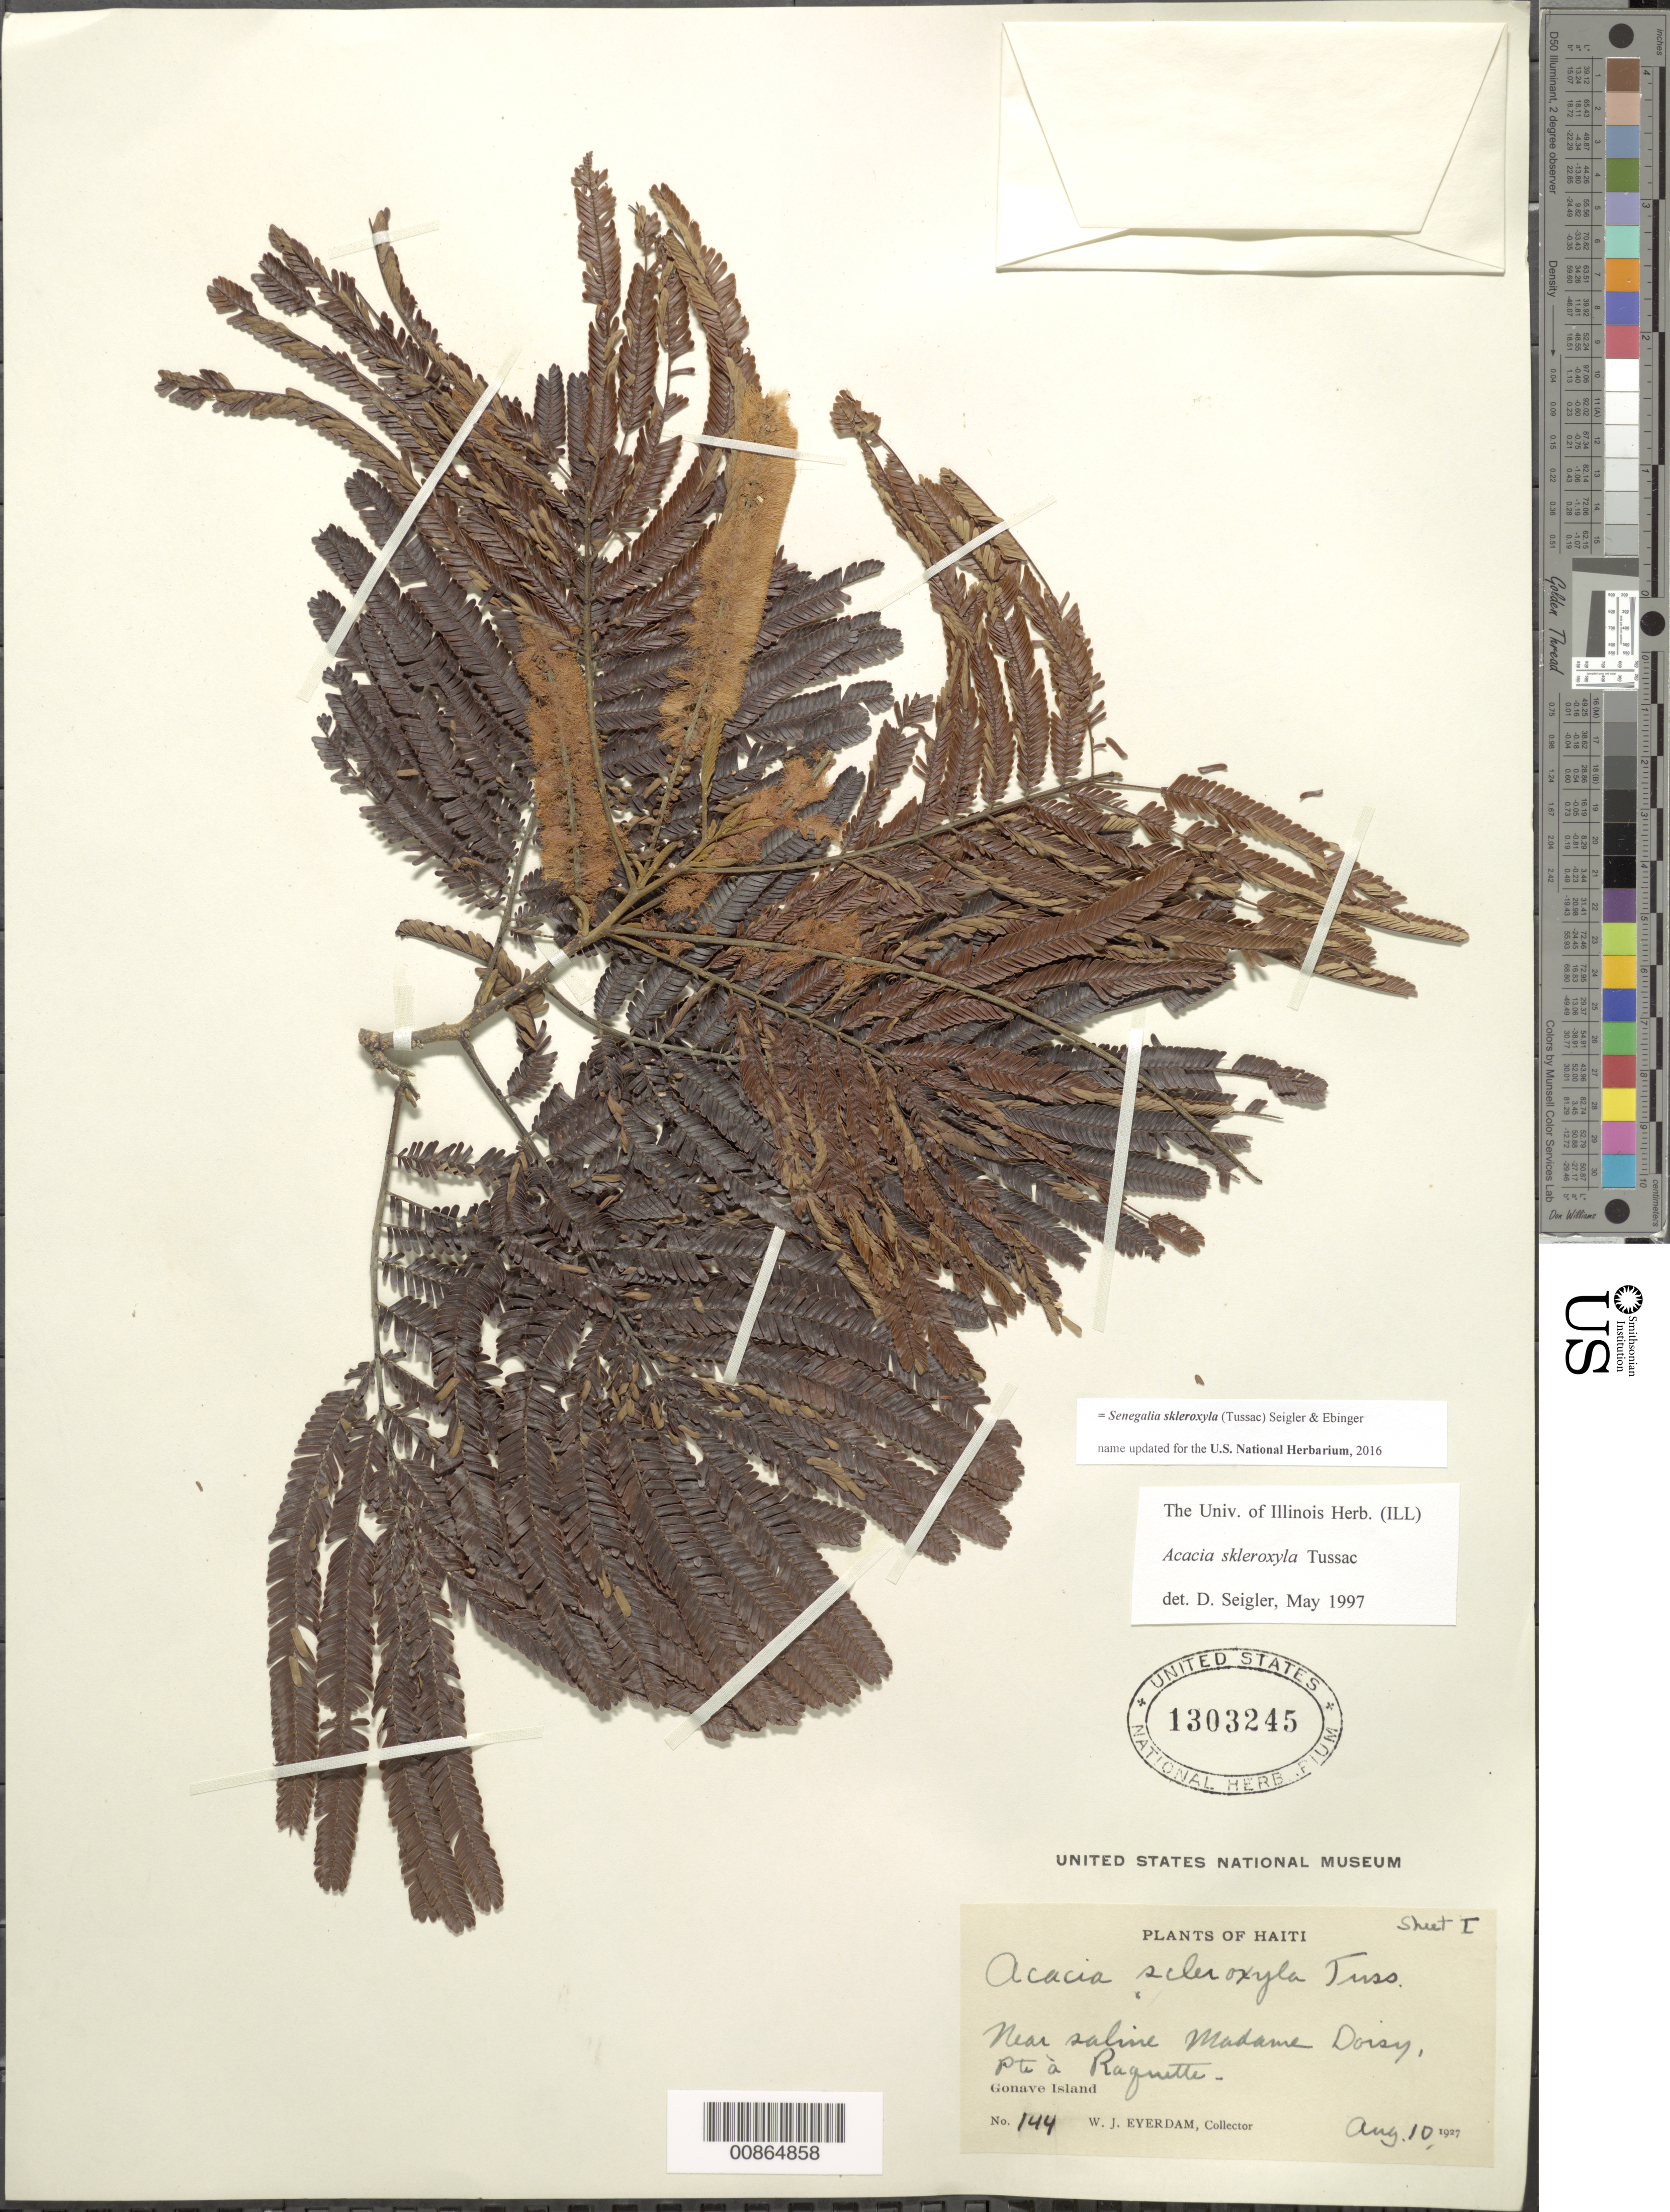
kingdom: Plantae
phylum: Tracheophyta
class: Magnoliopsida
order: Fabales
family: Fabaceae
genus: Parasenegalia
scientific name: Parasenegalia skleroxyla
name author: (Tussac) Seigler & Ebinger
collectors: W. J. Eyerdam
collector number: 144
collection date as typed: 10 Aug 1927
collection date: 1927-08-10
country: Haiti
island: Île de la Gonâve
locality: Gonave Island. Near Saline Madame Doisy, Pte. À Raquette.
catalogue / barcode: US 1303245